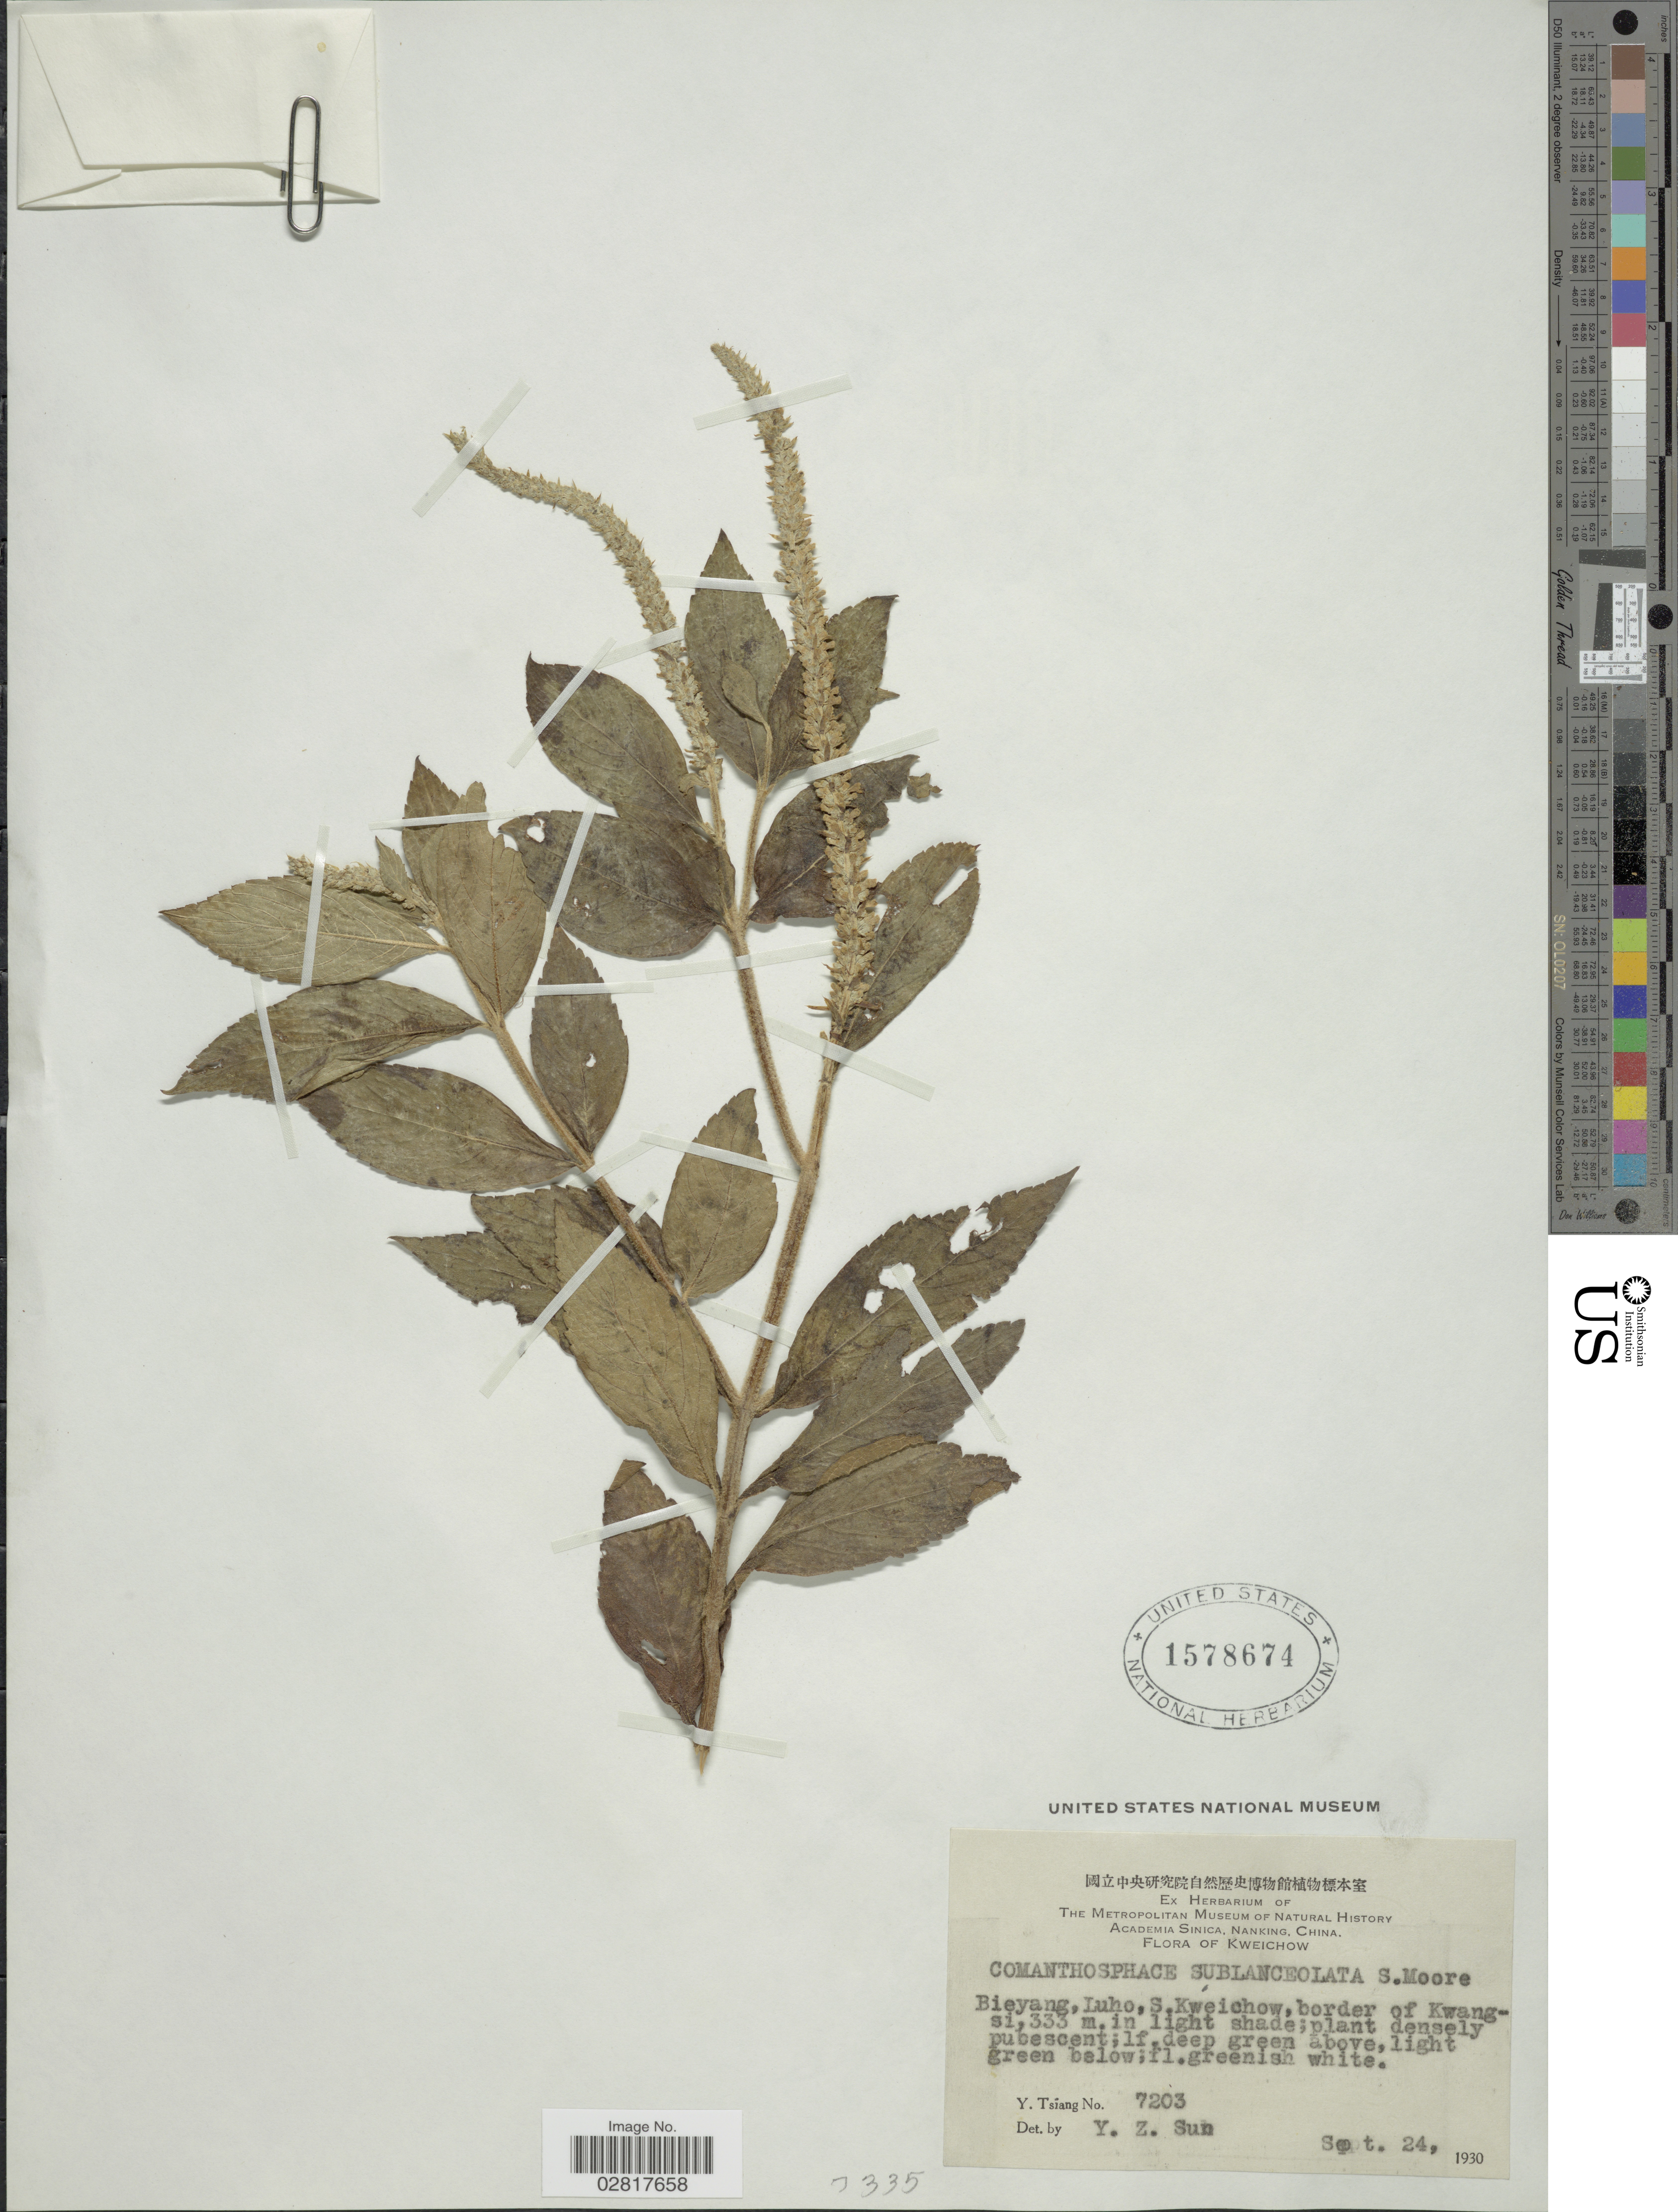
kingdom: Plantae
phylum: Tracheophyta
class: Magnoliopsida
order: Lamiales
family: Lamiaceae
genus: Comanthosphace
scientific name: Comanthosphace sublanceolata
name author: (Miq.) S. Moore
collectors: Y. Tsiang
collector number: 7203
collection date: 1930-09-24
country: China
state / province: Guizhou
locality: Kweichow. Bieyang, Luho, S.Kweichoi, border of Kwangsi.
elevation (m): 333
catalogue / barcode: US 1578674